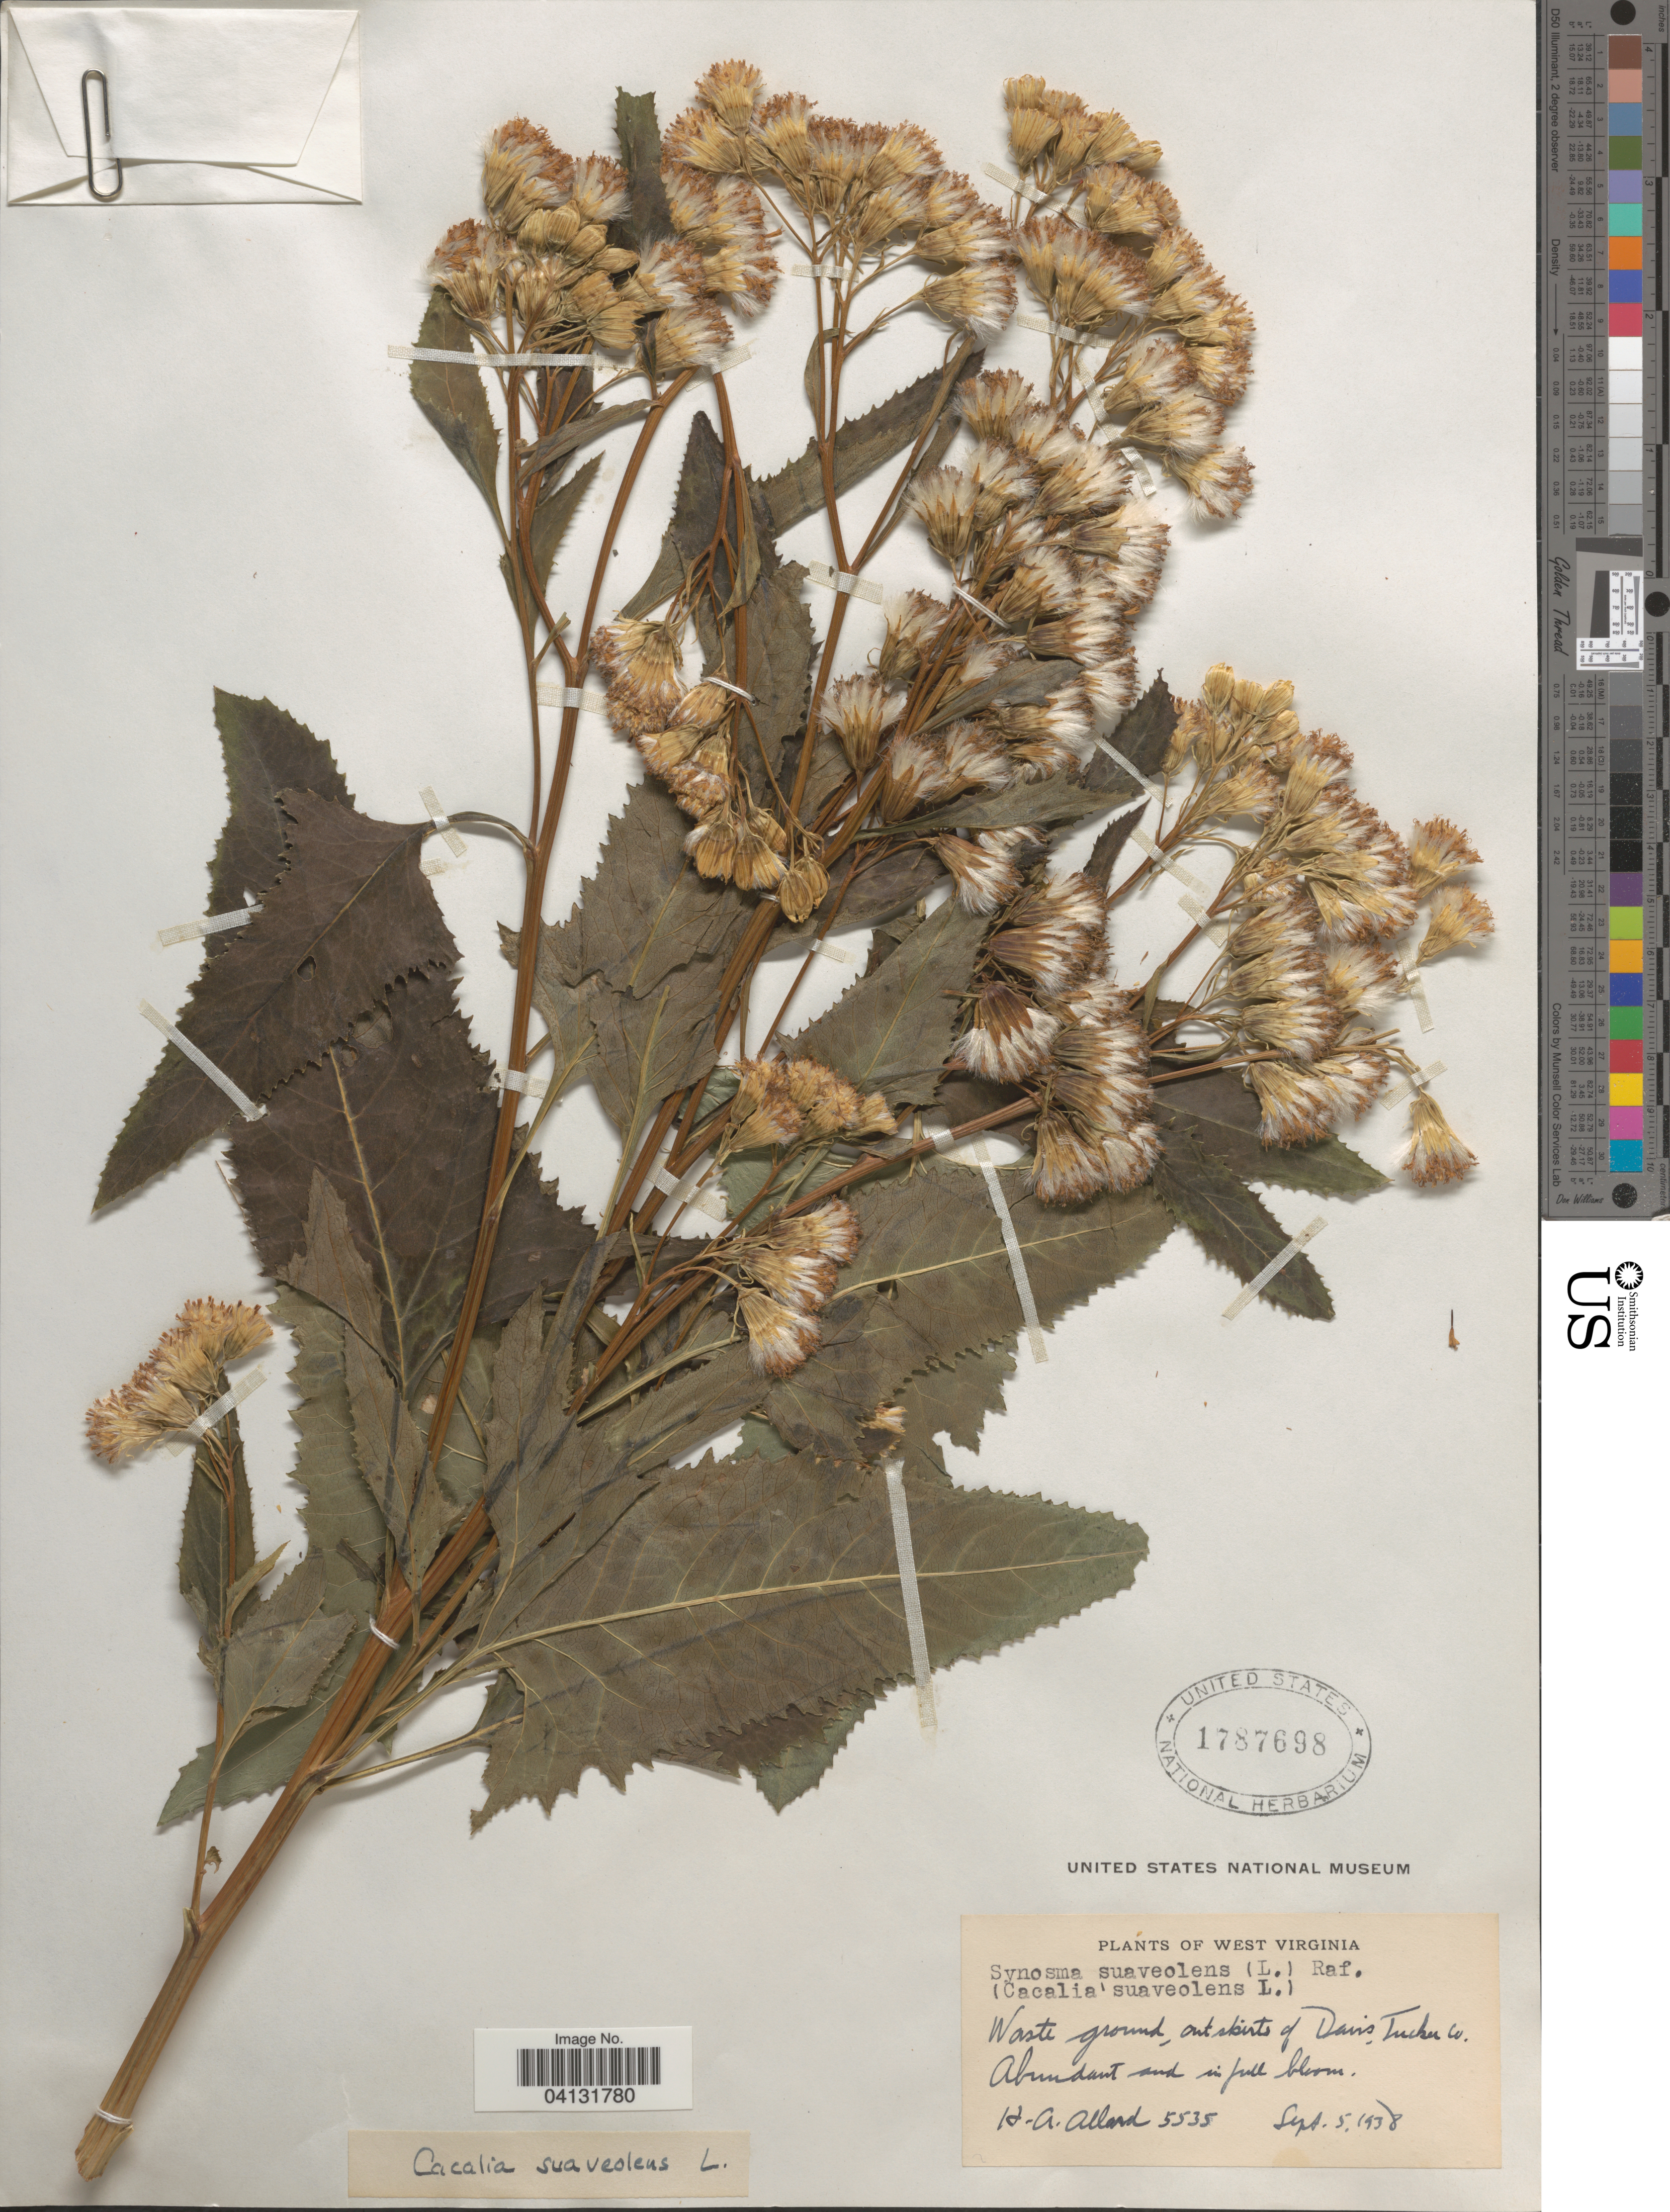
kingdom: Plantae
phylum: Tracheophyta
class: Magnoliopsida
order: Asterales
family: Asteraceae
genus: Hasteola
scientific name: Hasteola suaveolens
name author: (L.) Pojark.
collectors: H. A. Allard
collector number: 5535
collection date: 1938-09-05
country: United States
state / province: West Virginia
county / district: Tucker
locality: Waste grounds, outskirts of Davis, Tucker Co.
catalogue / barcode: US 1787698